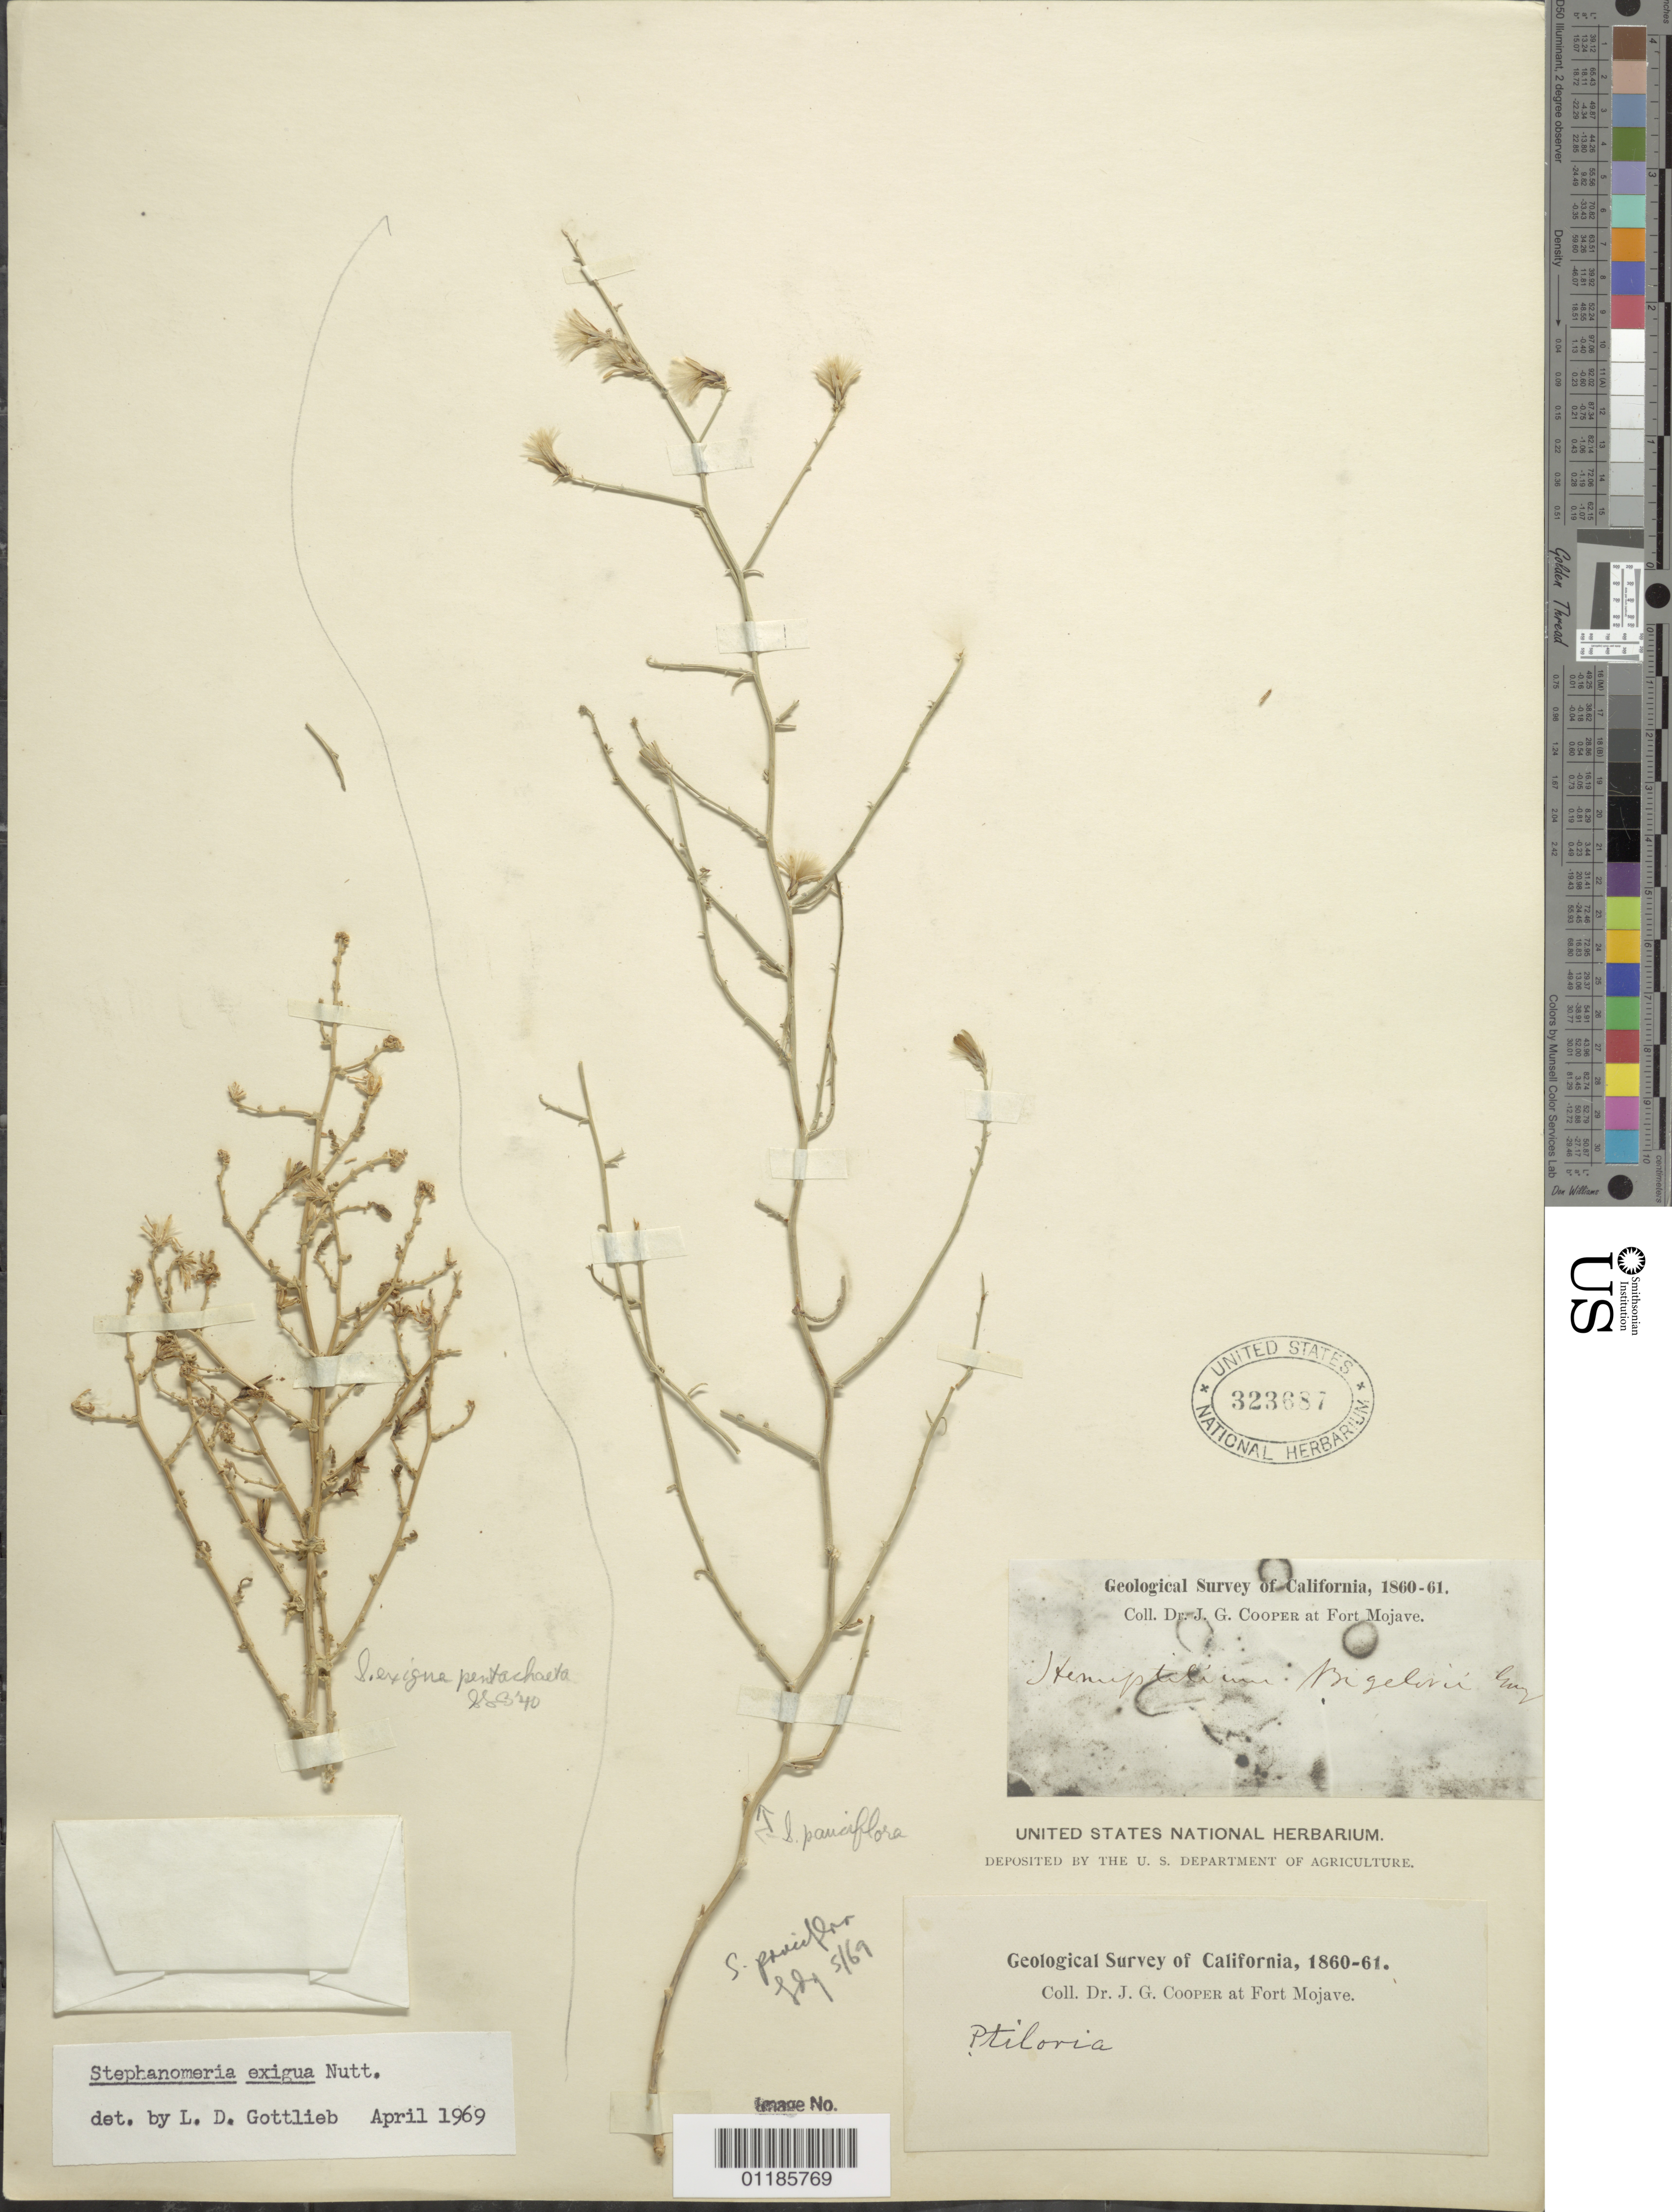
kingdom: Plantae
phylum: Tracheophyta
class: Magnoliopsida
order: Asterales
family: Asteraceae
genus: Stephanomeria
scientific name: Stephanomeria exigua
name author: Nutt.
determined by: Gottlieb, L. D.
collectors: J. G. Cooper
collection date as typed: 1860 to -- --- 1861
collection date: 1860/1861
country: United States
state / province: California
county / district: San Bernardino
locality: Fort Mojave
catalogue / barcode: US 323687